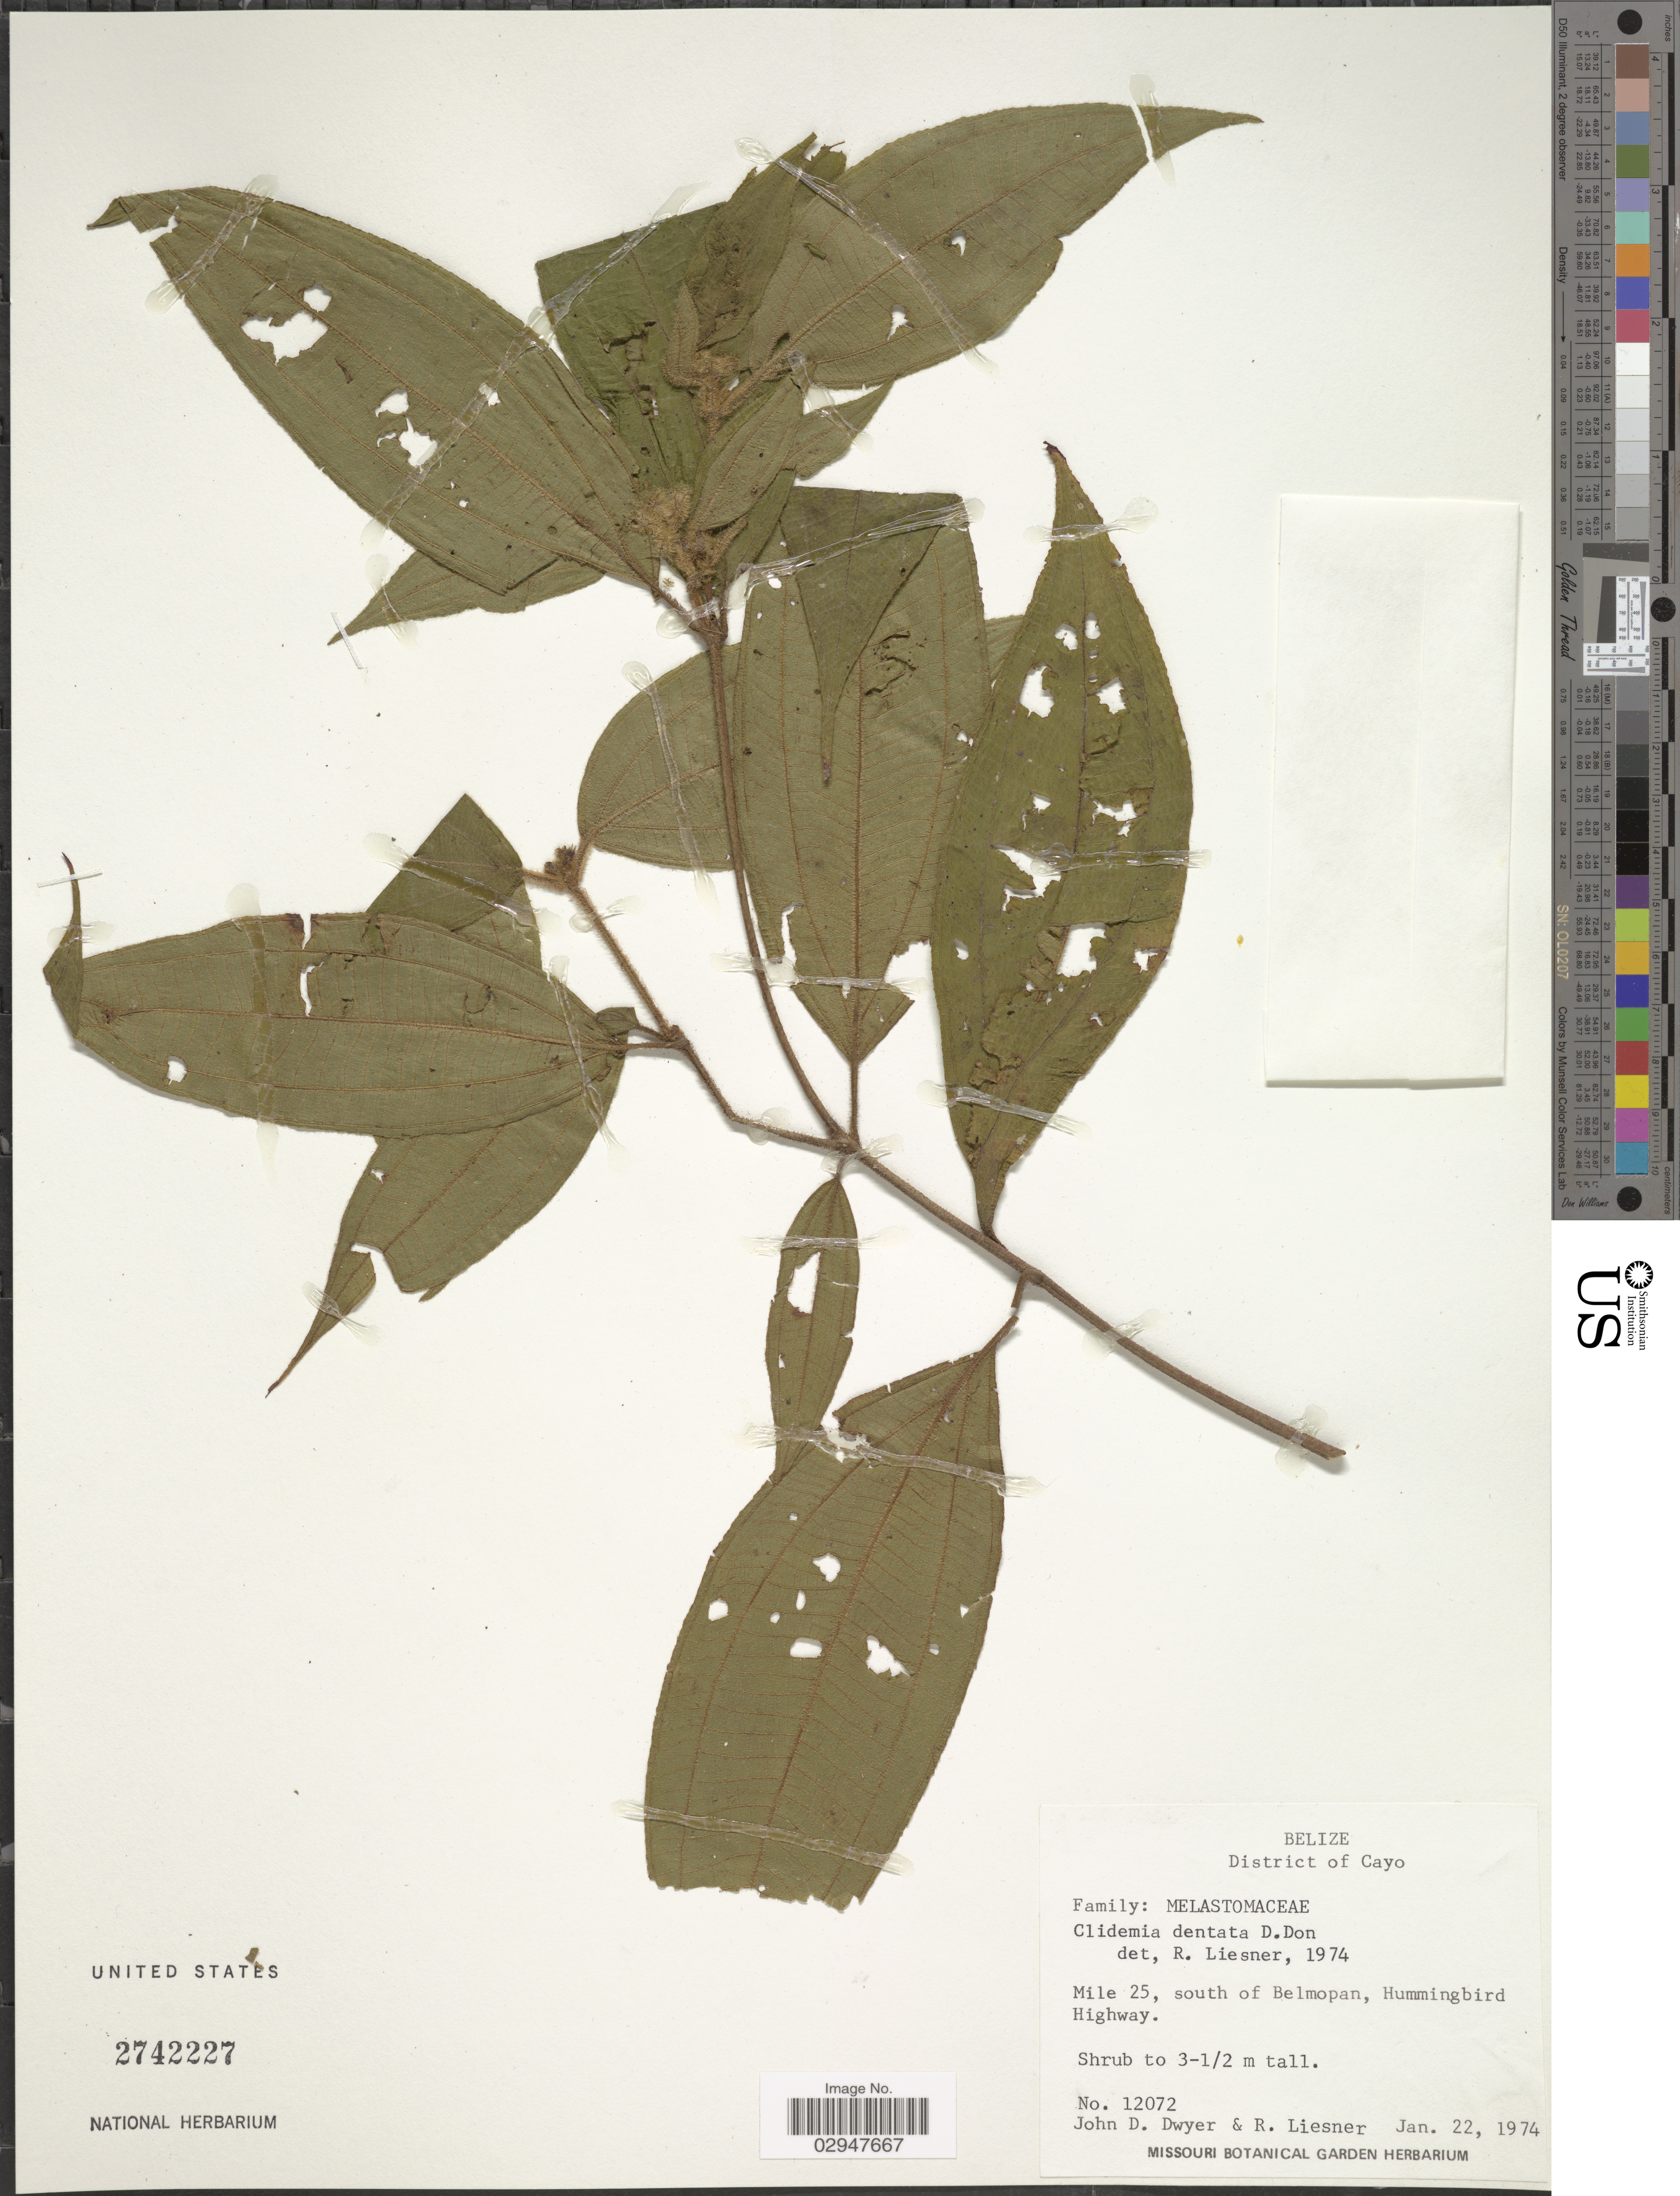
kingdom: Plantae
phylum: Tracheophyta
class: Magnoliopsida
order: Myrtales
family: Melastomataceae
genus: Clidemia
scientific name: Clidemia dentata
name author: D. Don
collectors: J. D. Dwyer & R. L. Liesner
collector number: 12072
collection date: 1974-01-22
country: Belize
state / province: Cayo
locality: District of Cayo. Mile 25, south of Belmopan, Hummingbird Highway.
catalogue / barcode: US 2742227